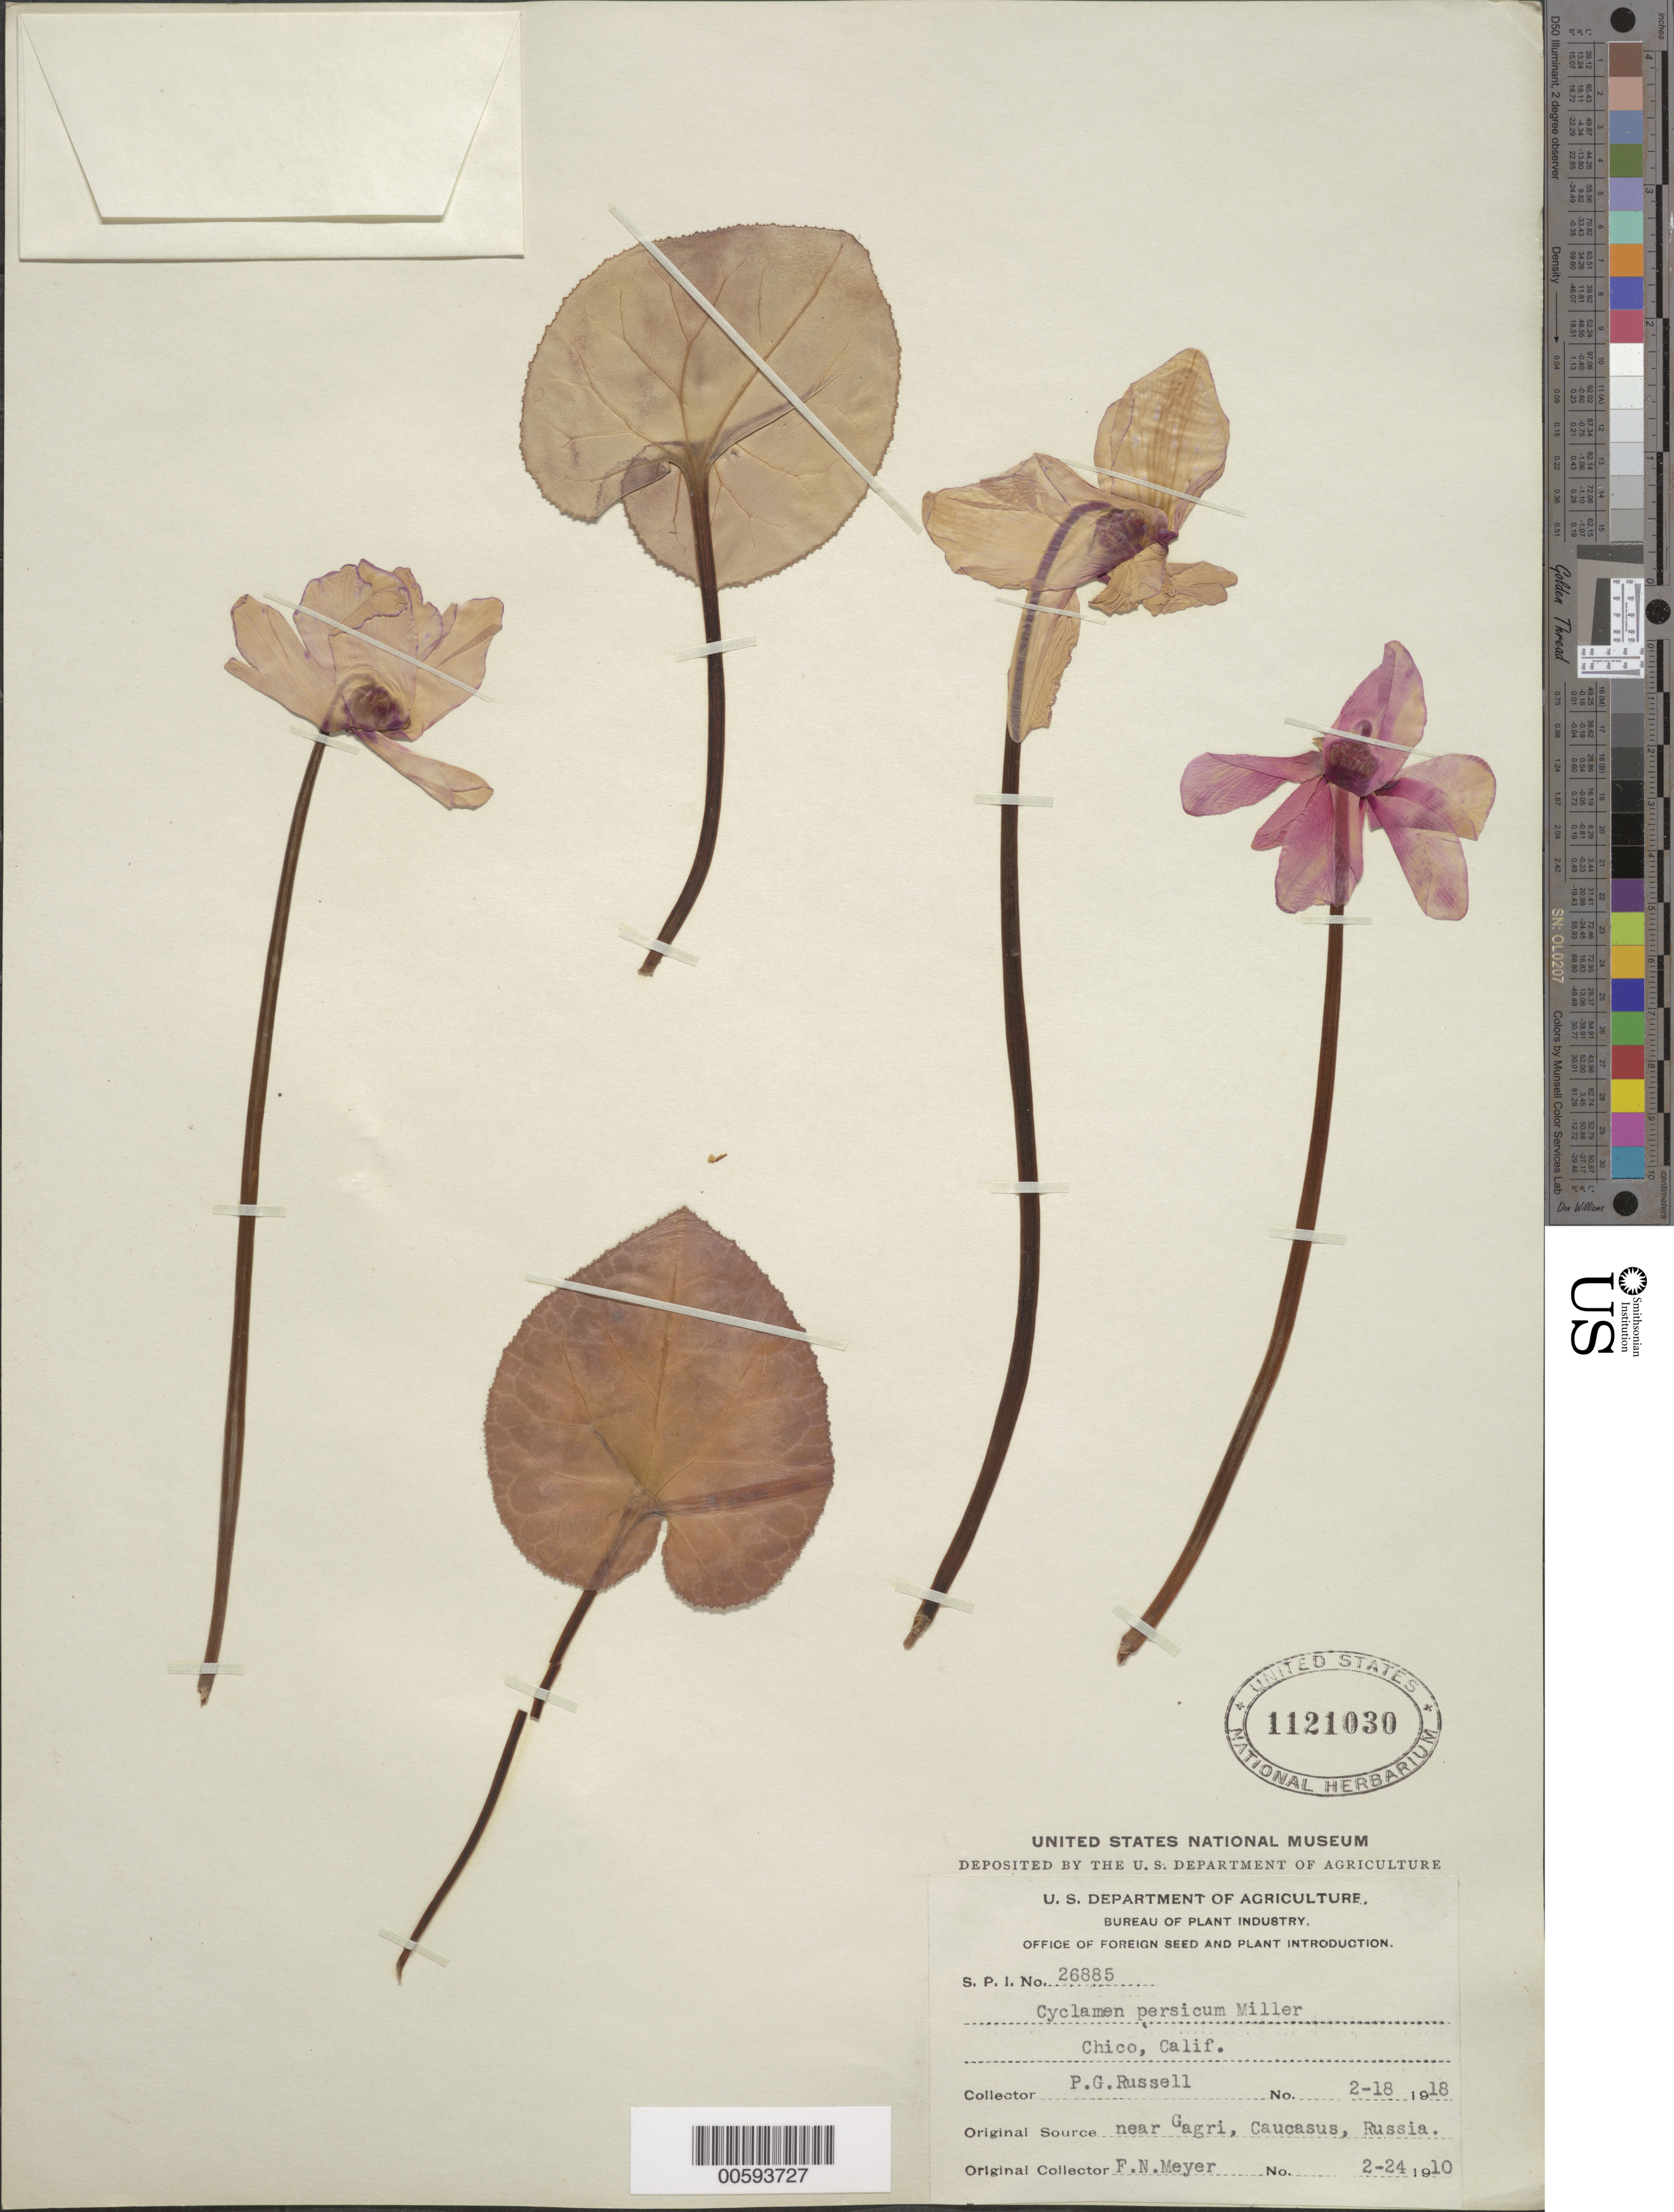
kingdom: Plantae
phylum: Tracheophyta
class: Magnoliopsida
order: Ericales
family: Primulaceae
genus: Cyclamen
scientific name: Cyclamen persicum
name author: Mill.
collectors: F. N. Meyer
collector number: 26885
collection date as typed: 24 Feb 1910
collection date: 1910-02-24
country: Georgia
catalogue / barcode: US 1121030